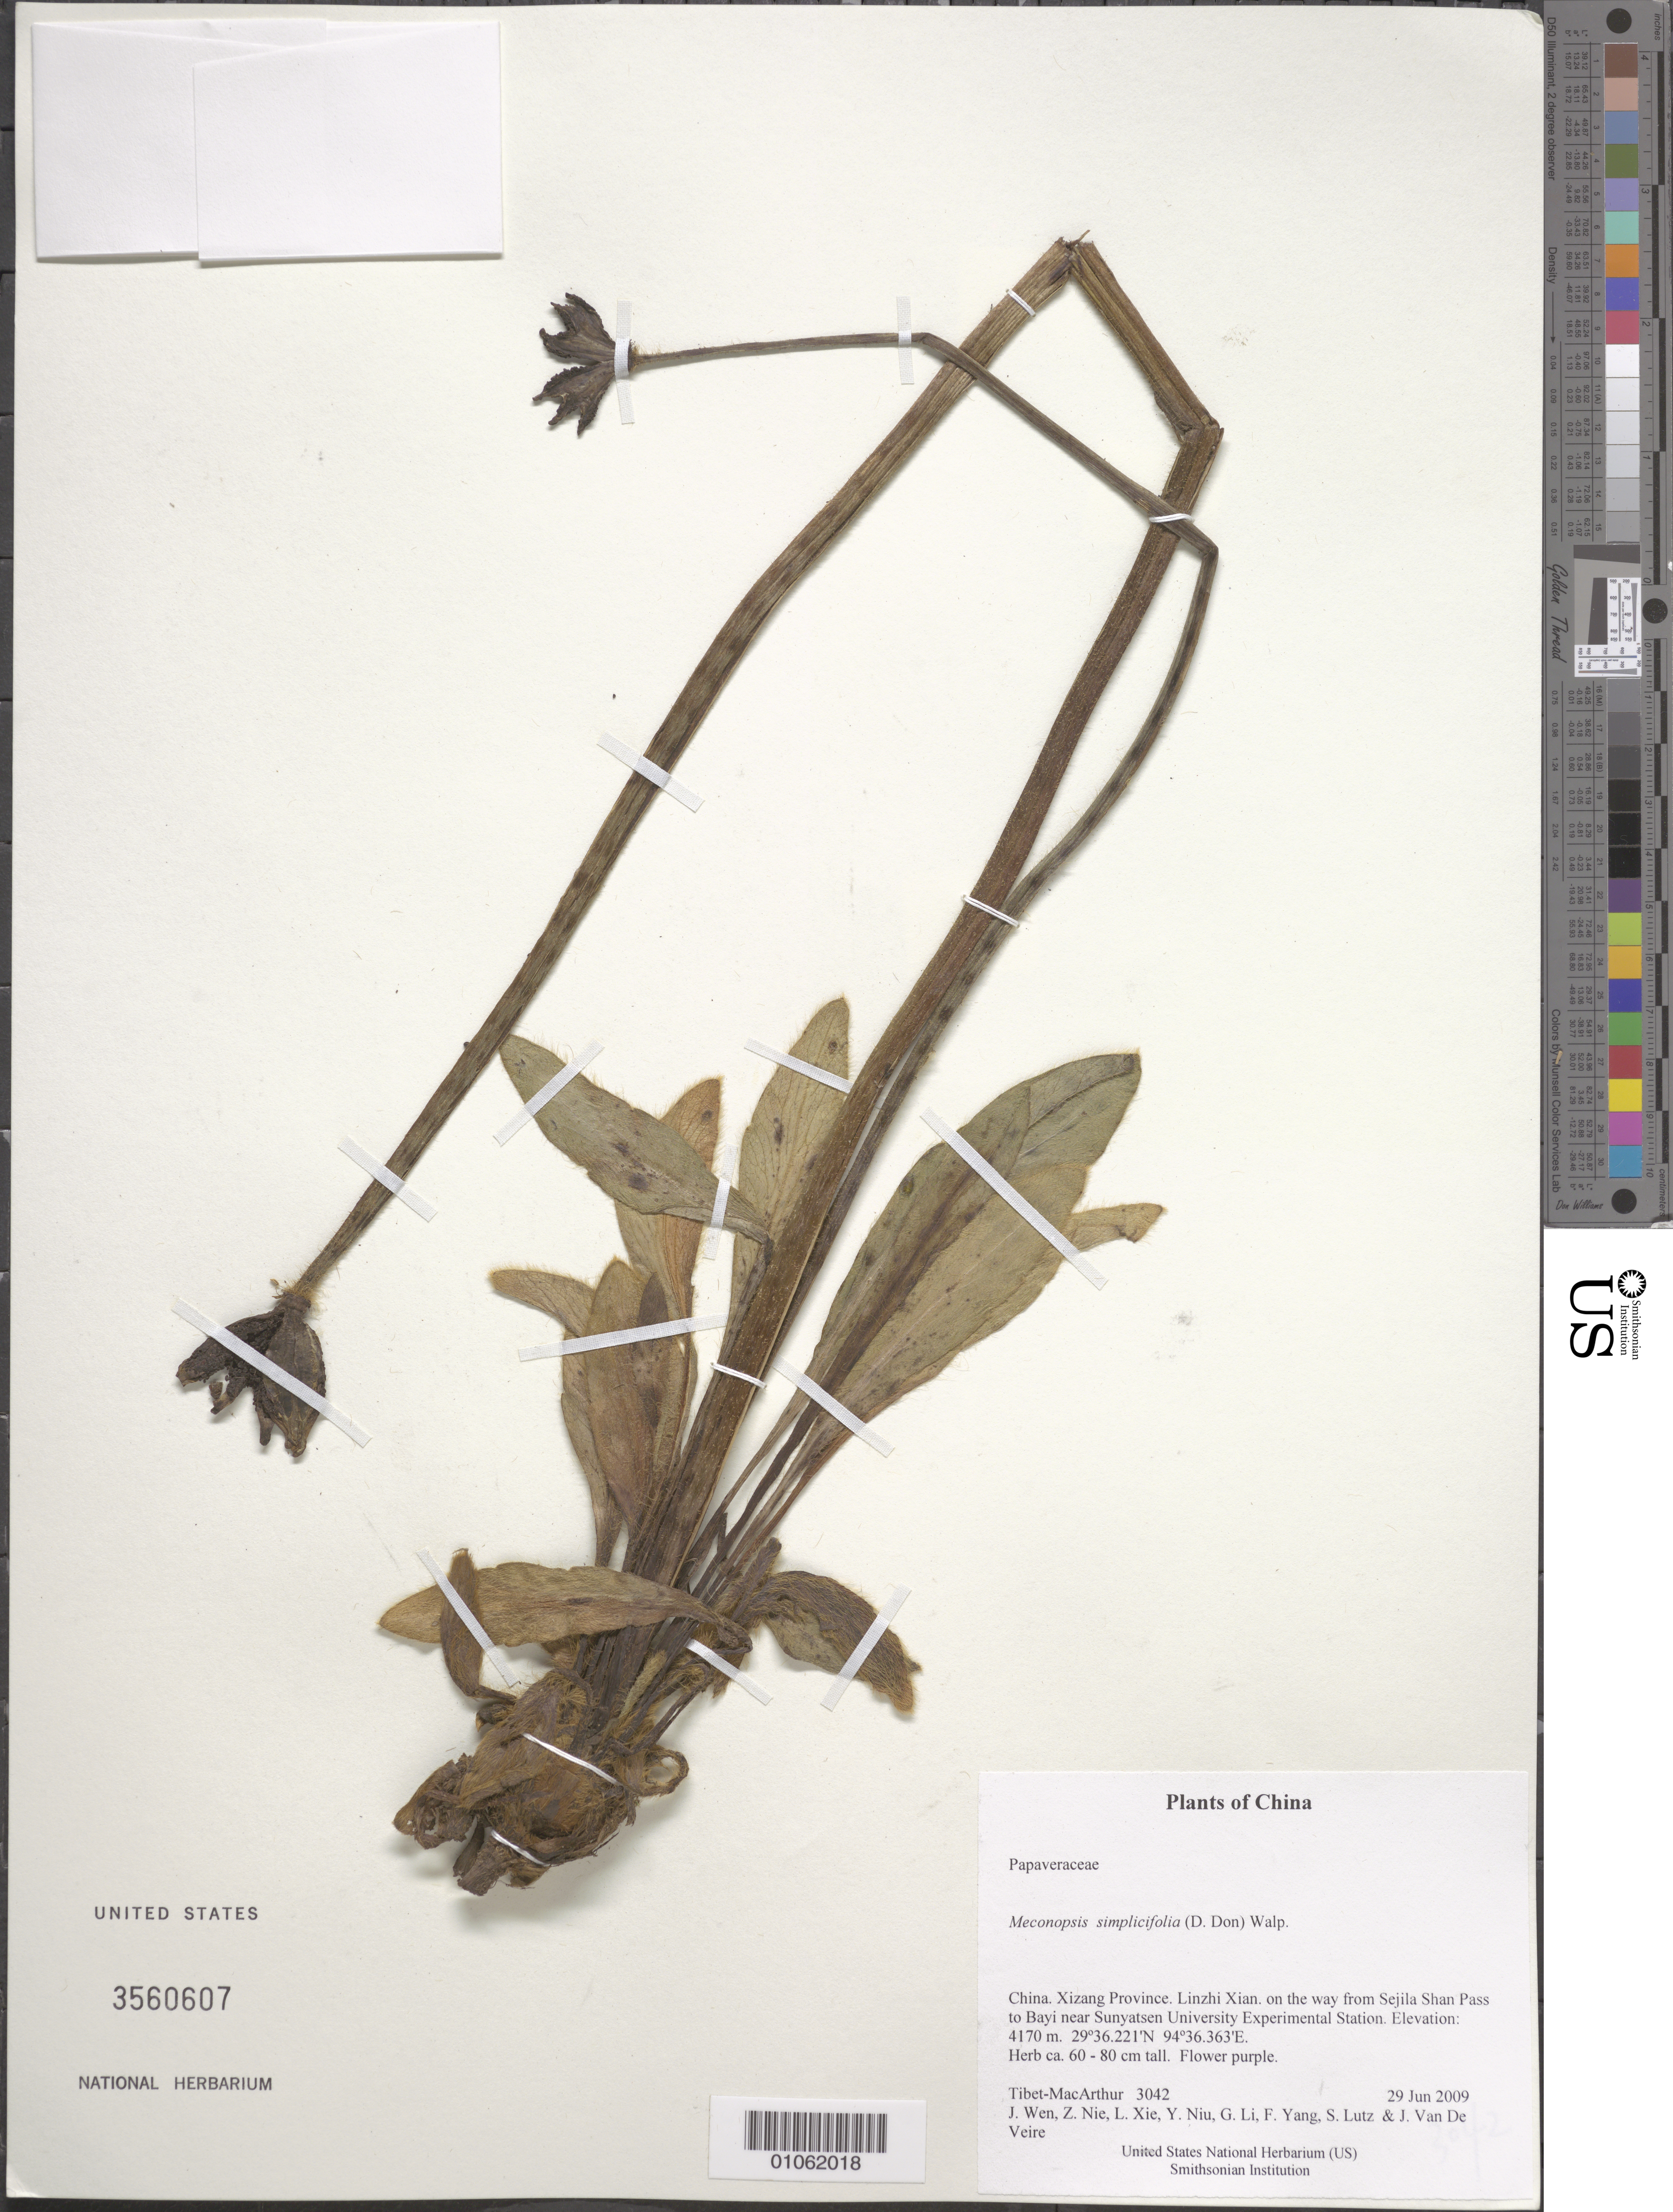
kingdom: Plantae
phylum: Tracheophyta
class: Magnoliopsida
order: Ranunculales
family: Papaveraceae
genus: Meconopsis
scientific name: Meconopsis simplicifolia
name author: (D. Don) Walp.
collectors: Tibet-MacArthur, J. Wen, Z. Nie, L. Xie, Y. Niu, G. Li, F. Yang, S. Lutz & J. Van De Veire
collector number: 3042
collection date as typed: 29 Jun 2009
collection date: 2009-06-29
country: China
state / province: Xizang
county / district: Linzhi Xian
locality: on the way from Sejila Shan Pass to Bayi near Sunyatsen University Experimental Station.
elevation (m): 4170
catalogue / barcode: US 3560607